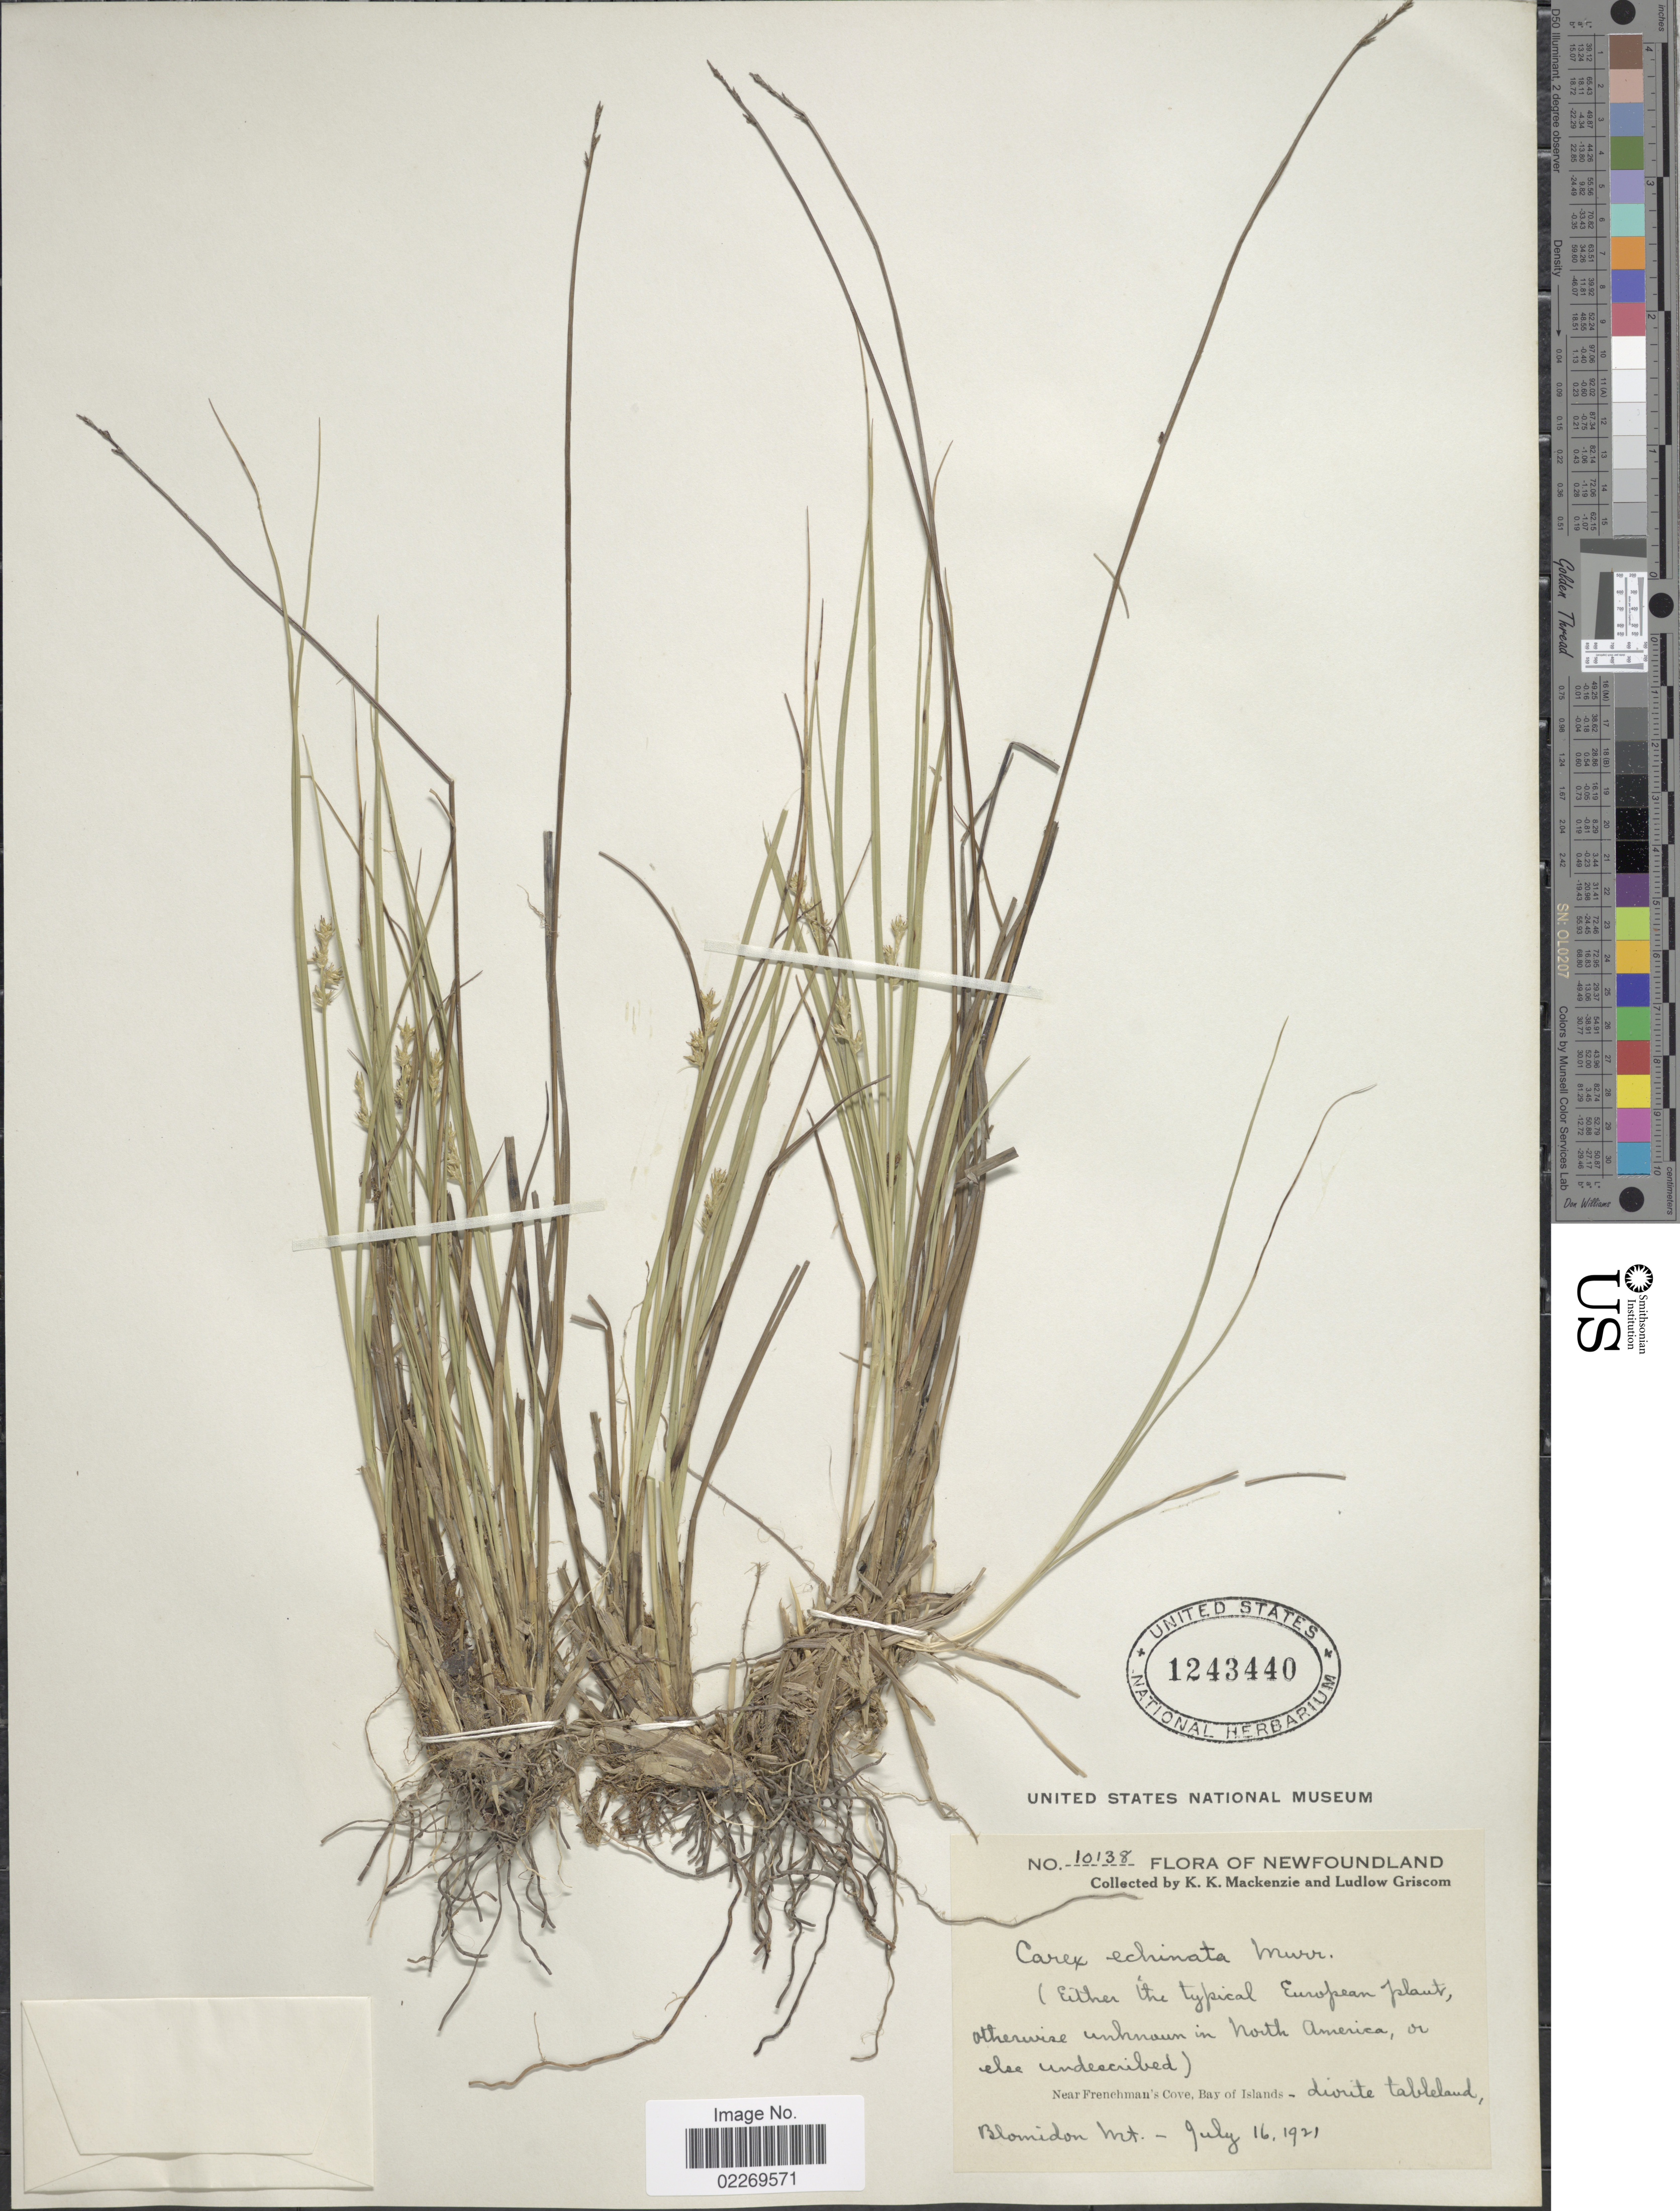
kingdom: Plantae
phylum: Tracheophyta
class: Liliopsida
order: Poales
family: Cyperaceae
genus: Carex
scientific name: Carex echinata subsp. echinata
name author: Murray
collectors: K. K. Mackenzie & L. Griscom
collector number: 10138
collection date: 1921-07-16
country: Canada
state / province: Newfoundland and Labrador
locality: Otherwise Unknown in North America, or else undescribed). Near frenchman' s Cove, Bay of Islands-divite tableland, Blomidon Mt.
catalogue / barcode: US 1243440